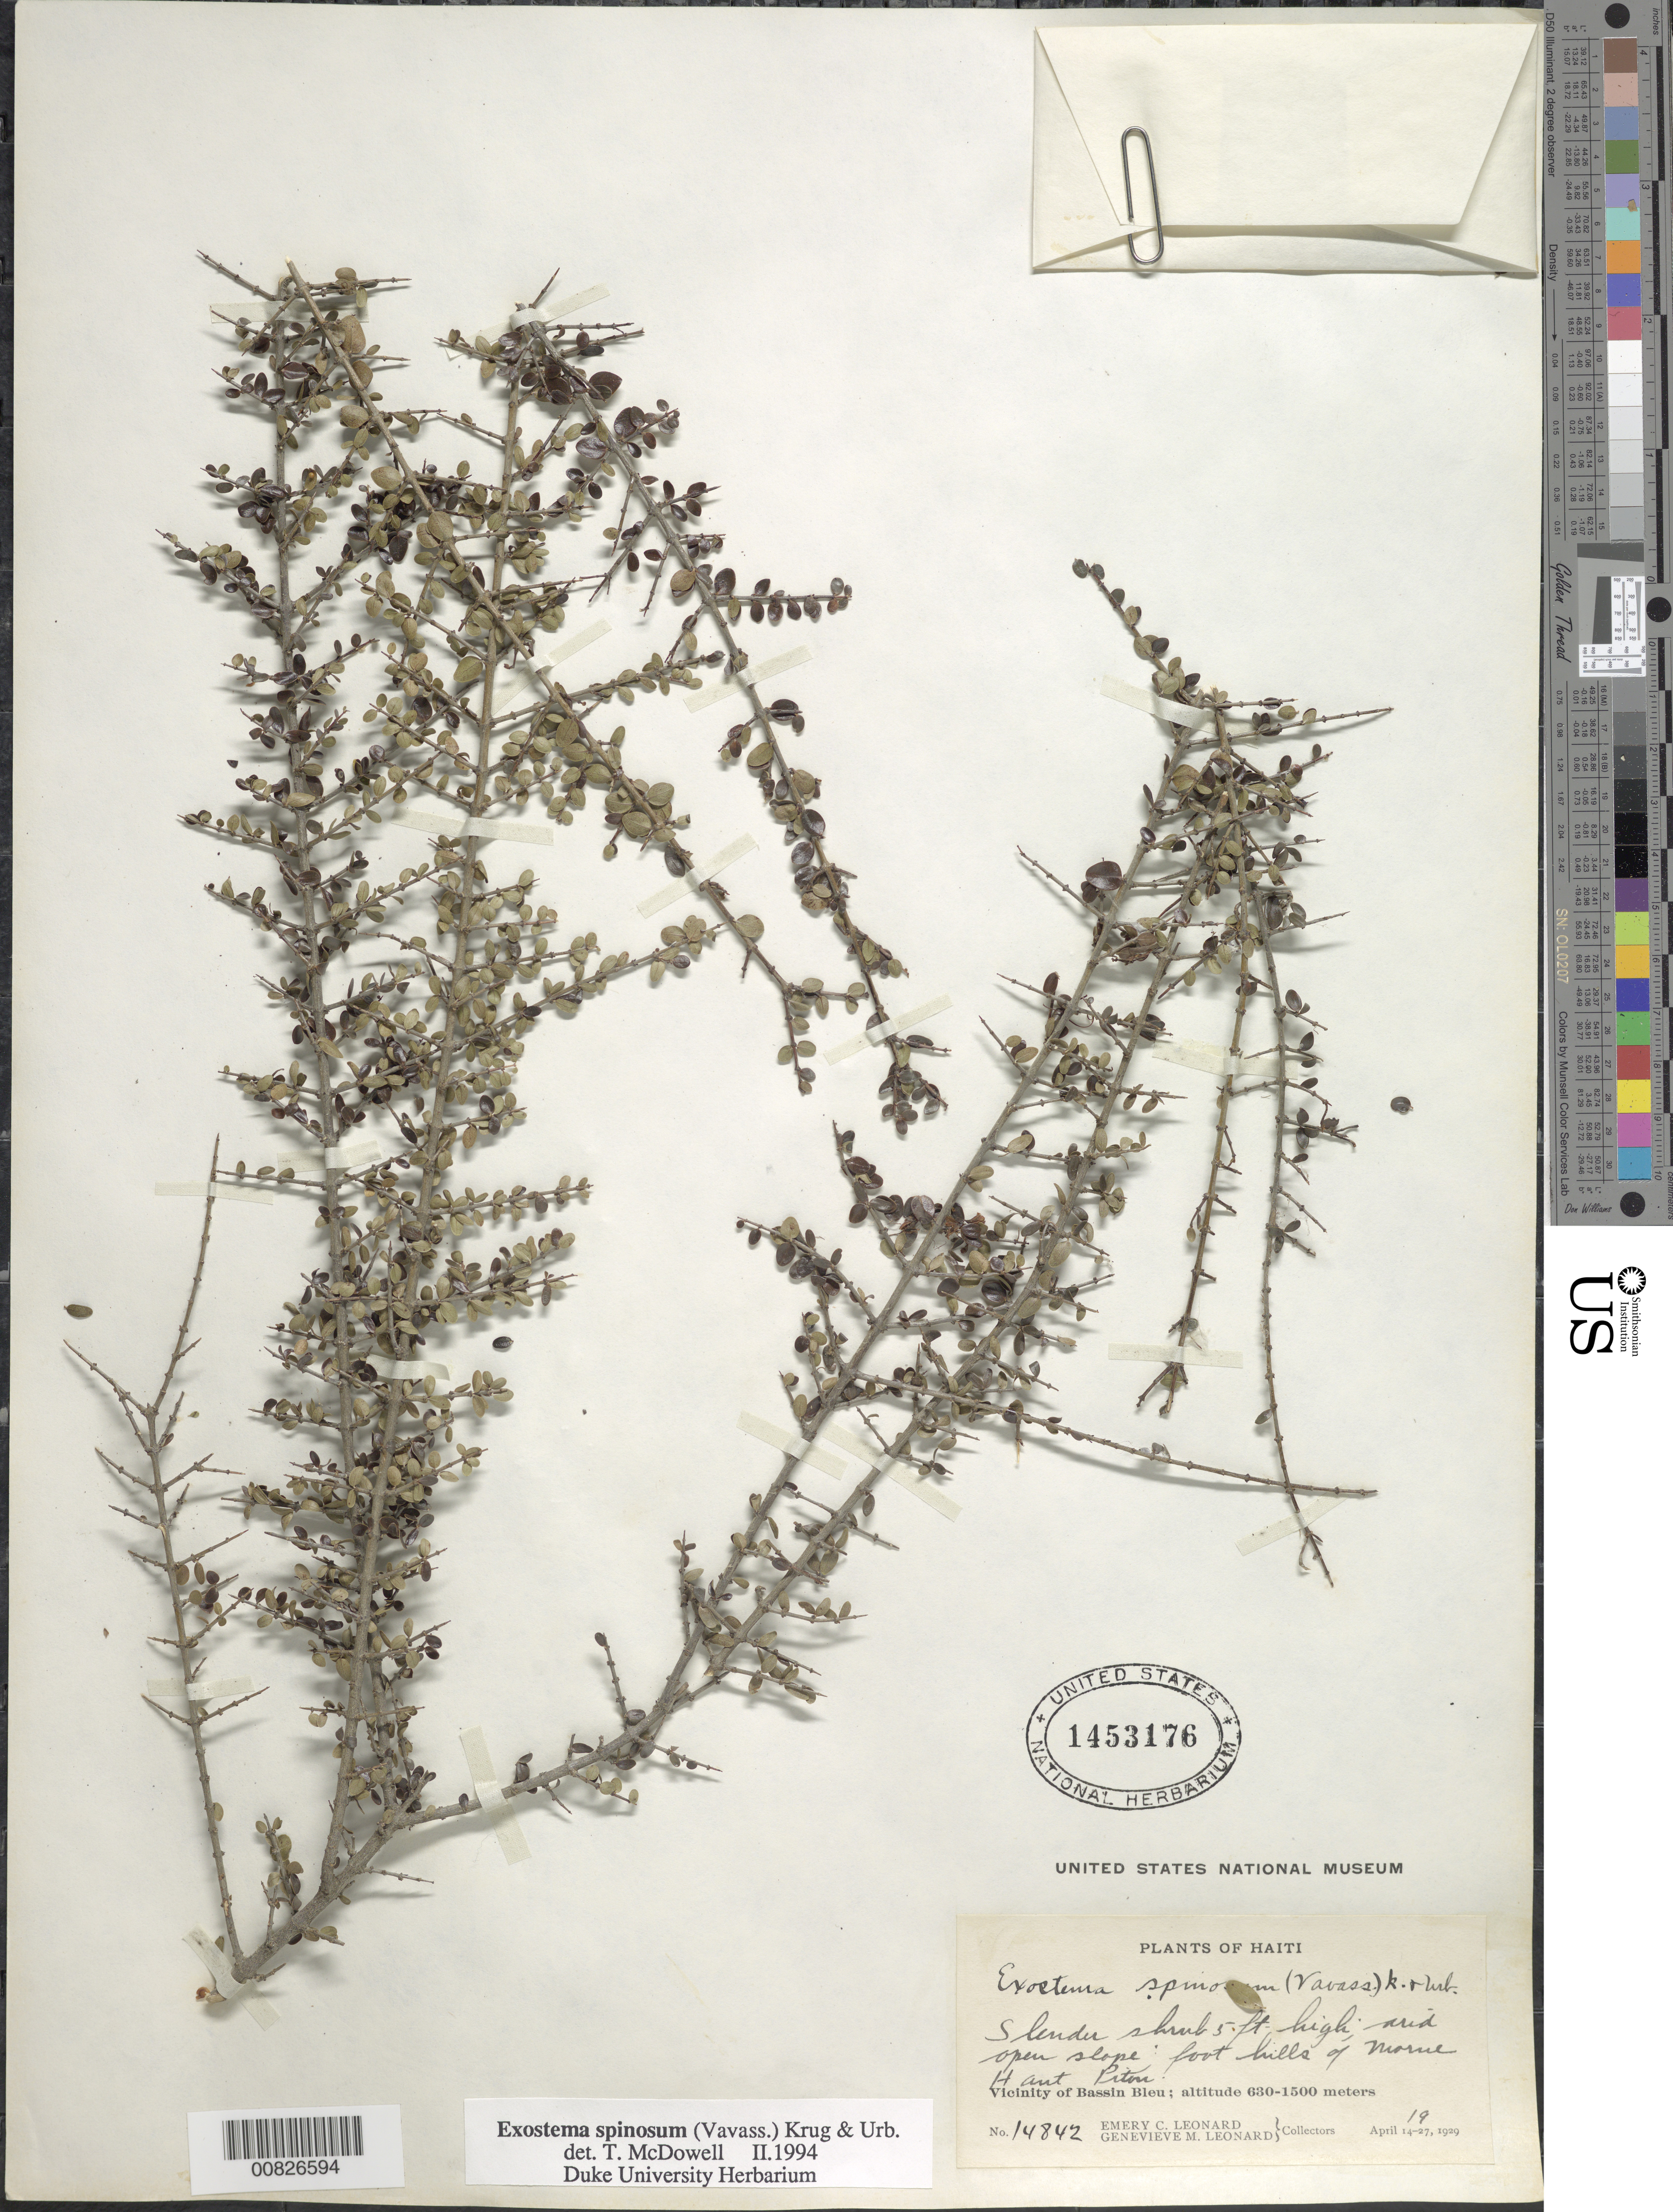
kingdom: Plantae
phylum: Tracheophyta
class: Magnoliopsida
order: Gentianales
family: Rubiaceae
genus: Exostema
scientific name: Exostema spinosum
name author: (Vavass.) Krug & Urb.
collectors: E. C. Leonard & G. M. Leonard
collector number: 14842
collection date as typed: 19 Apr 1929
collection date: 1929-04-19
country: Haiti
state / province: Nord-Ouest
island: Hispaniola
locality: Vicinity of Bassin Bleu, foothills of Morne Haut Piton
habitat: Arid open slope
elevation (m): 630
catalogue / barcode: US 1453176